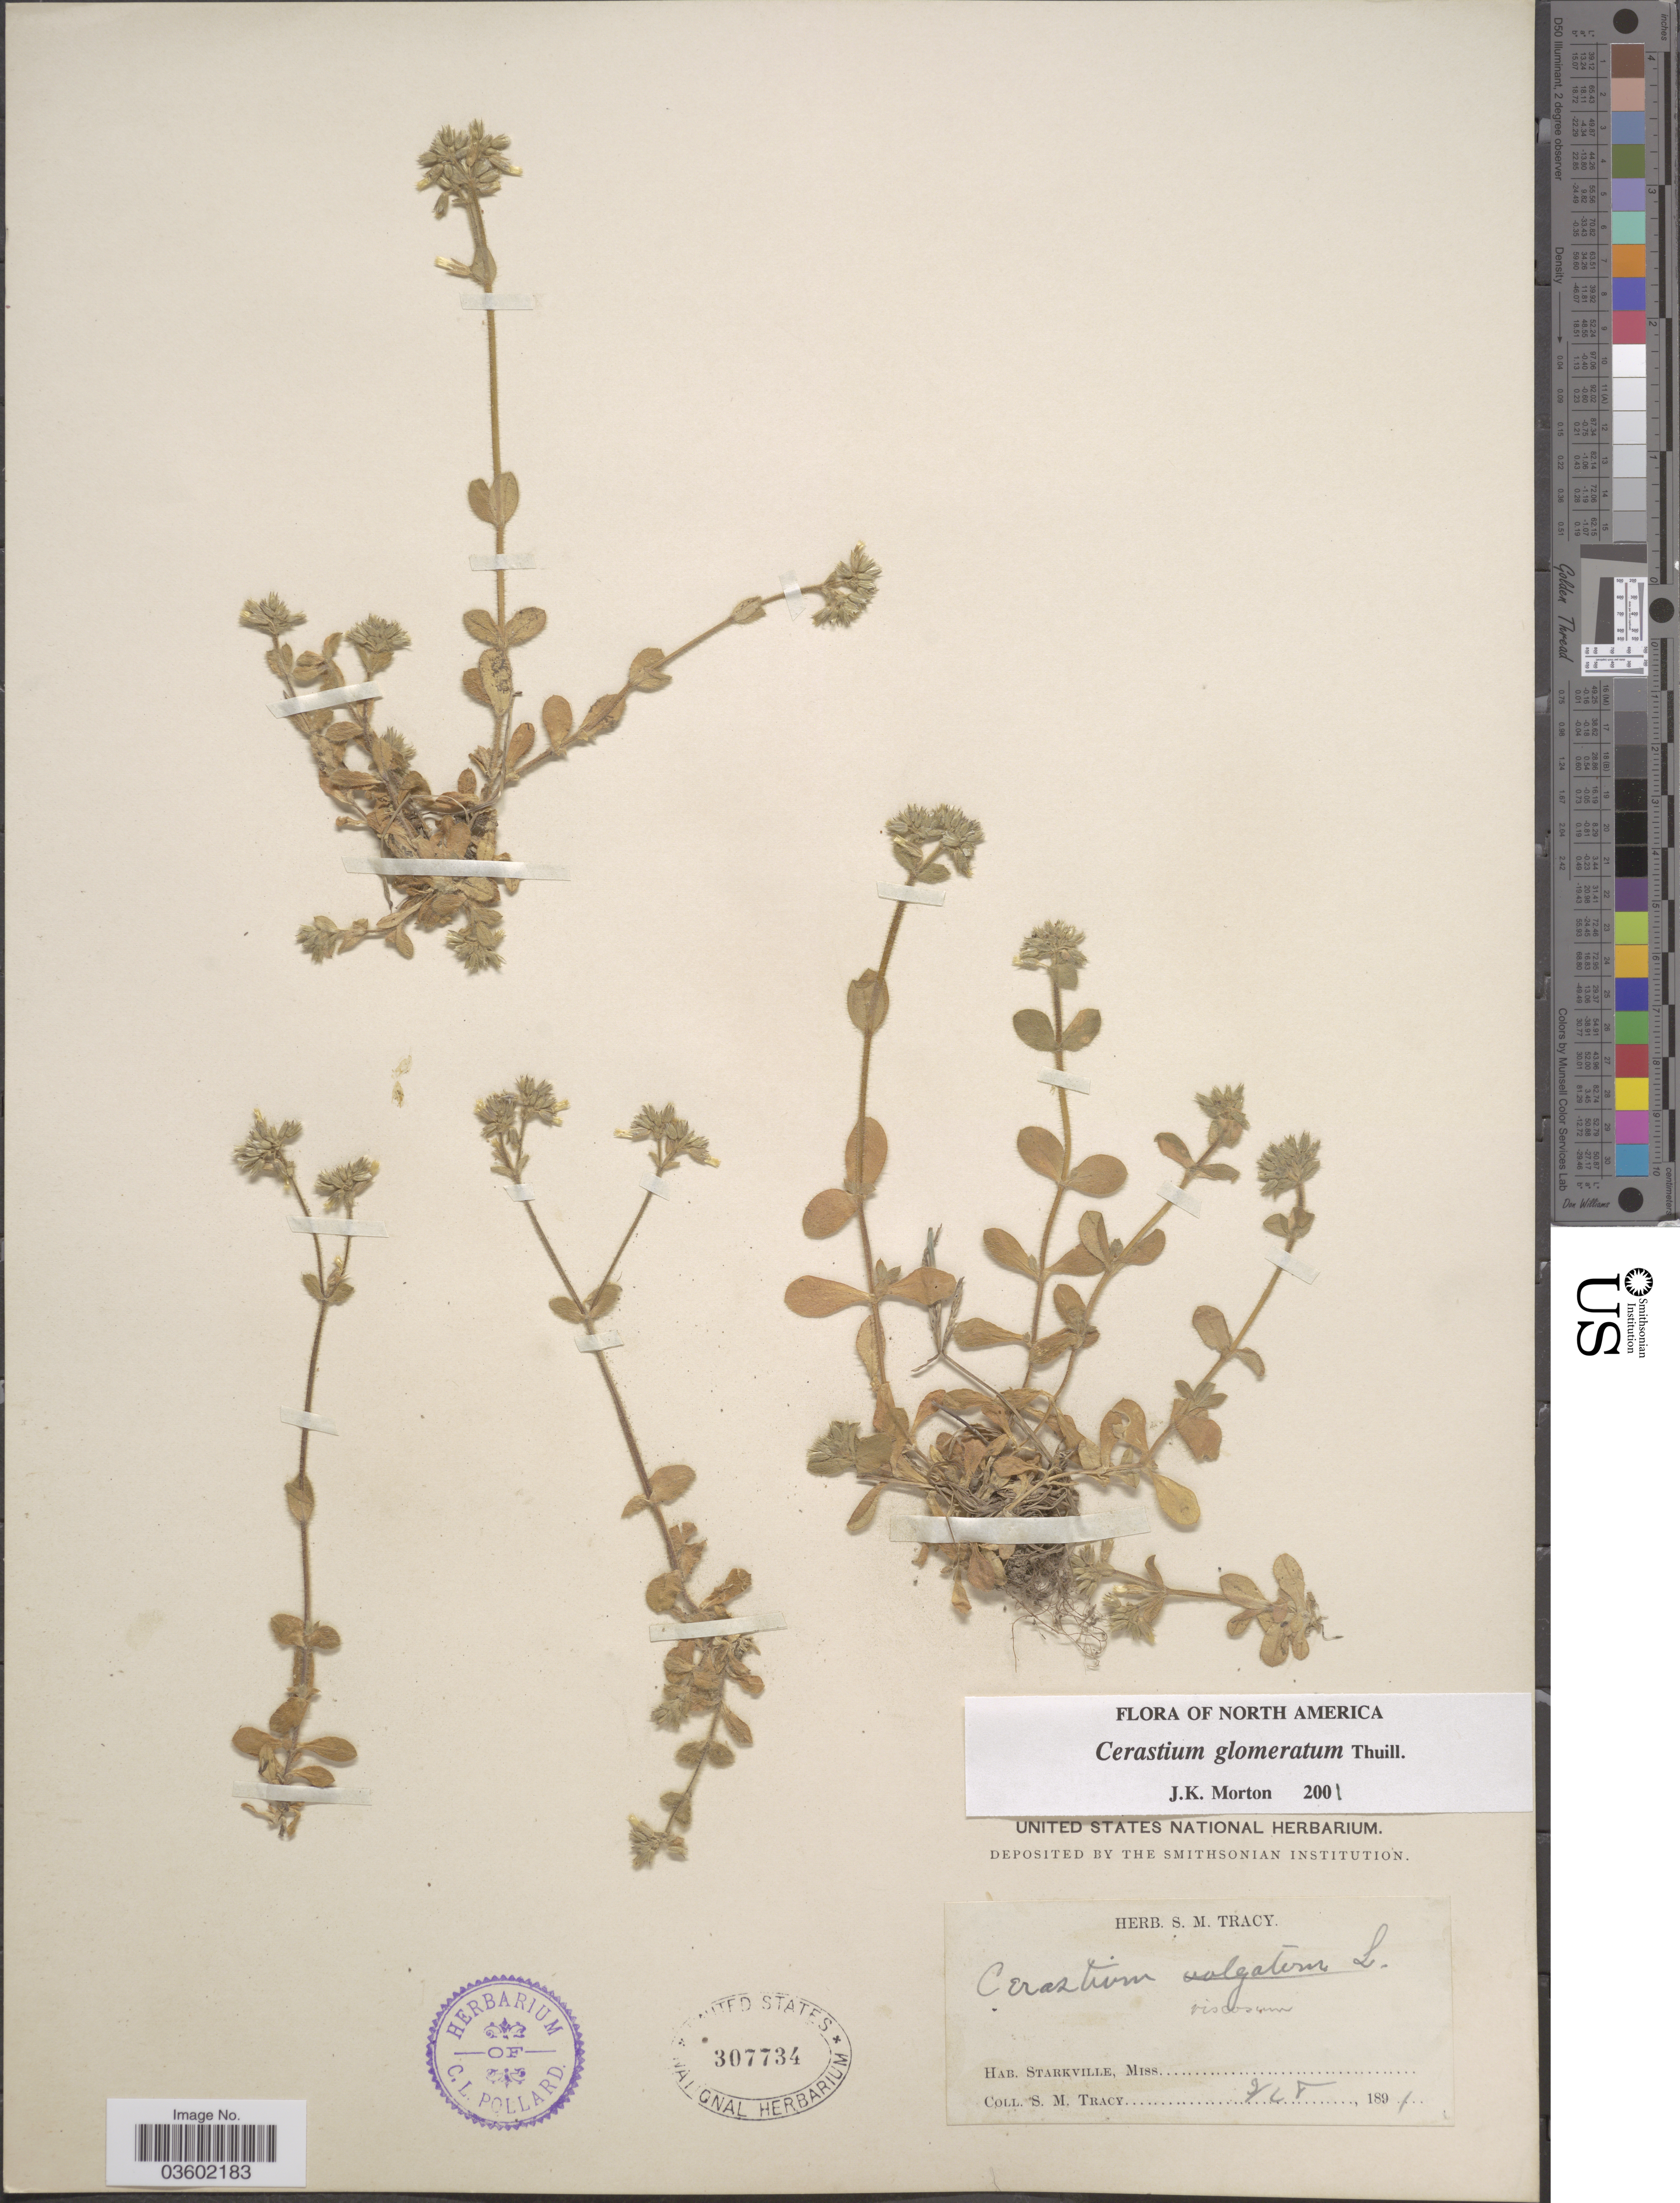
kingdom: Plantae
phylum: Tracheophyta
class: Magnoliopsida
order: Caryophyllales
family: Caryophyllaceae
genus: Cerastium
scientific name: Cerastium viscosum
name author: L.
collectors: S. M. Tracy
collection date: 1891-03-28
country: United States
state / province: Mississippi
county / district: Oktibbeha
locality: Starkville.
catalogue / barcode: US 307734